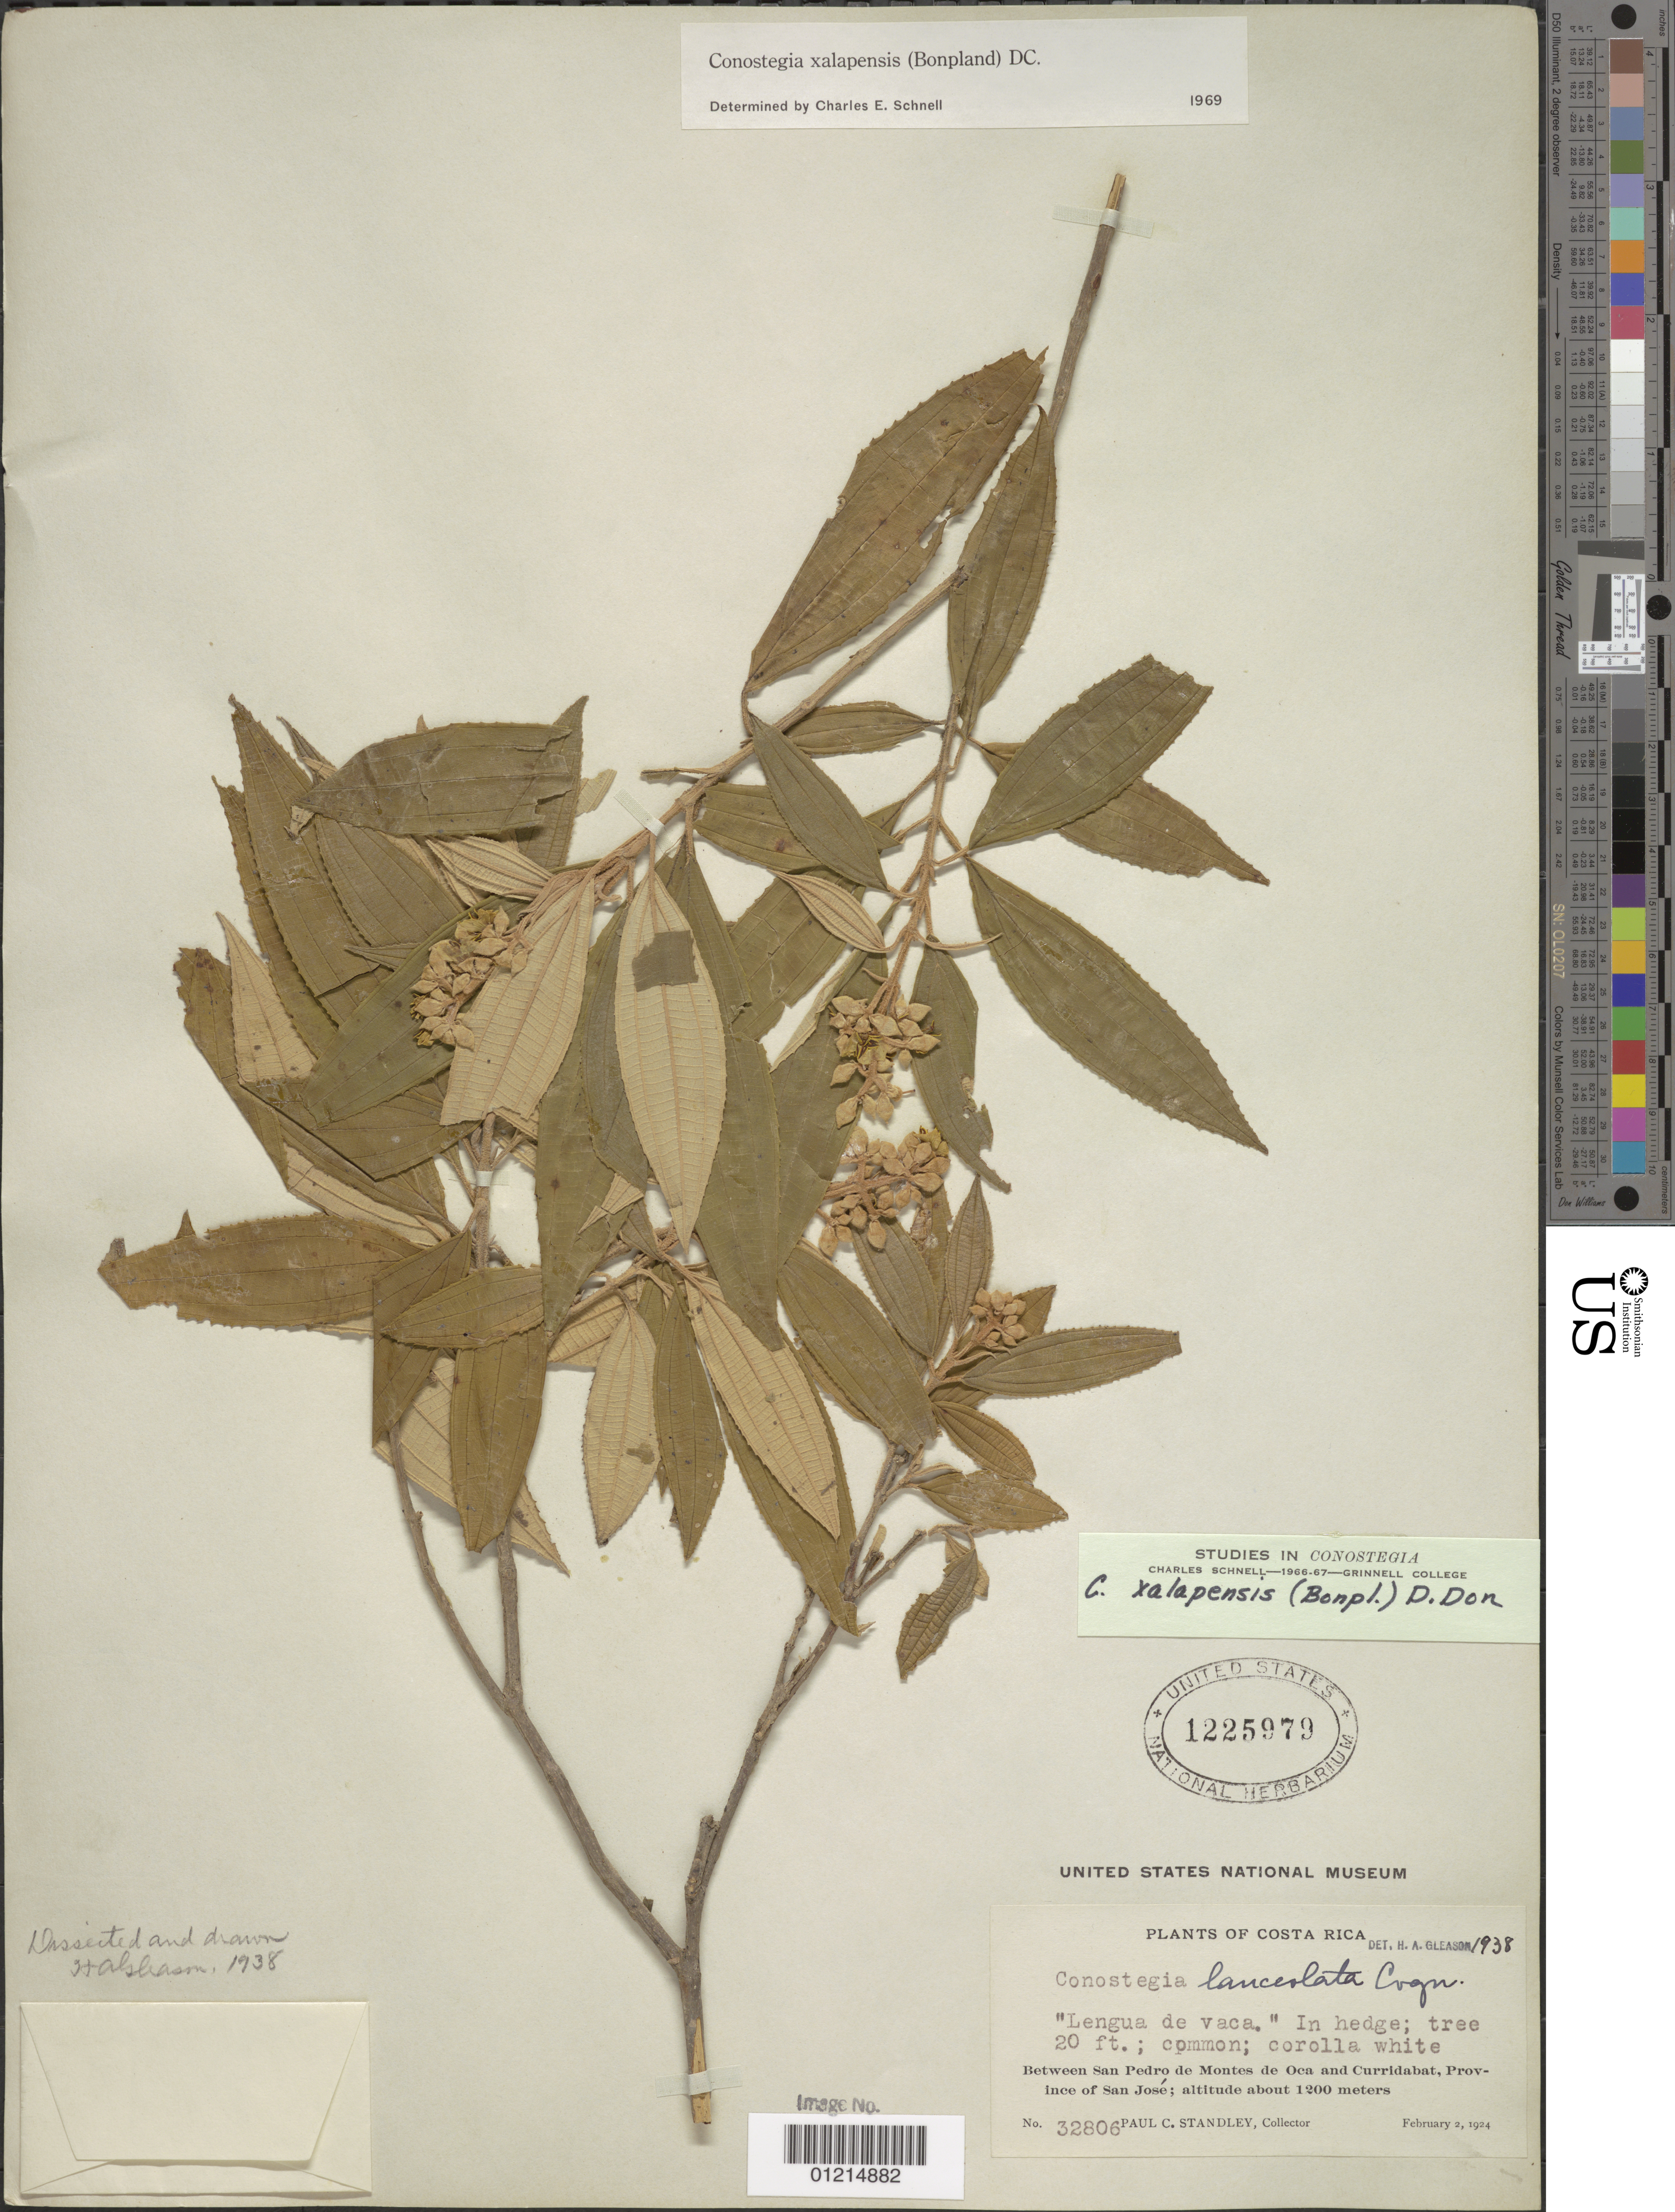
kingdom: Plantae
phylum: Tracheophyta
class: Magnoliopsida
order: Myrtales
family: Melastomataceae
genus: Conostegia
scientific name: Conostegia quadrangularis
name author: Schltdl. ex Steud.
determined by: Schnell, C. E.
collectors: P. C. Standley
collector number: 32806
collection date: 1924-02-02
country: Costa Rica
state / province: San Jose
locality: Between San Pedro de Montes de Oca and Curridabat.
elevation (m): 1200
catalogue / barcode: US 1225979